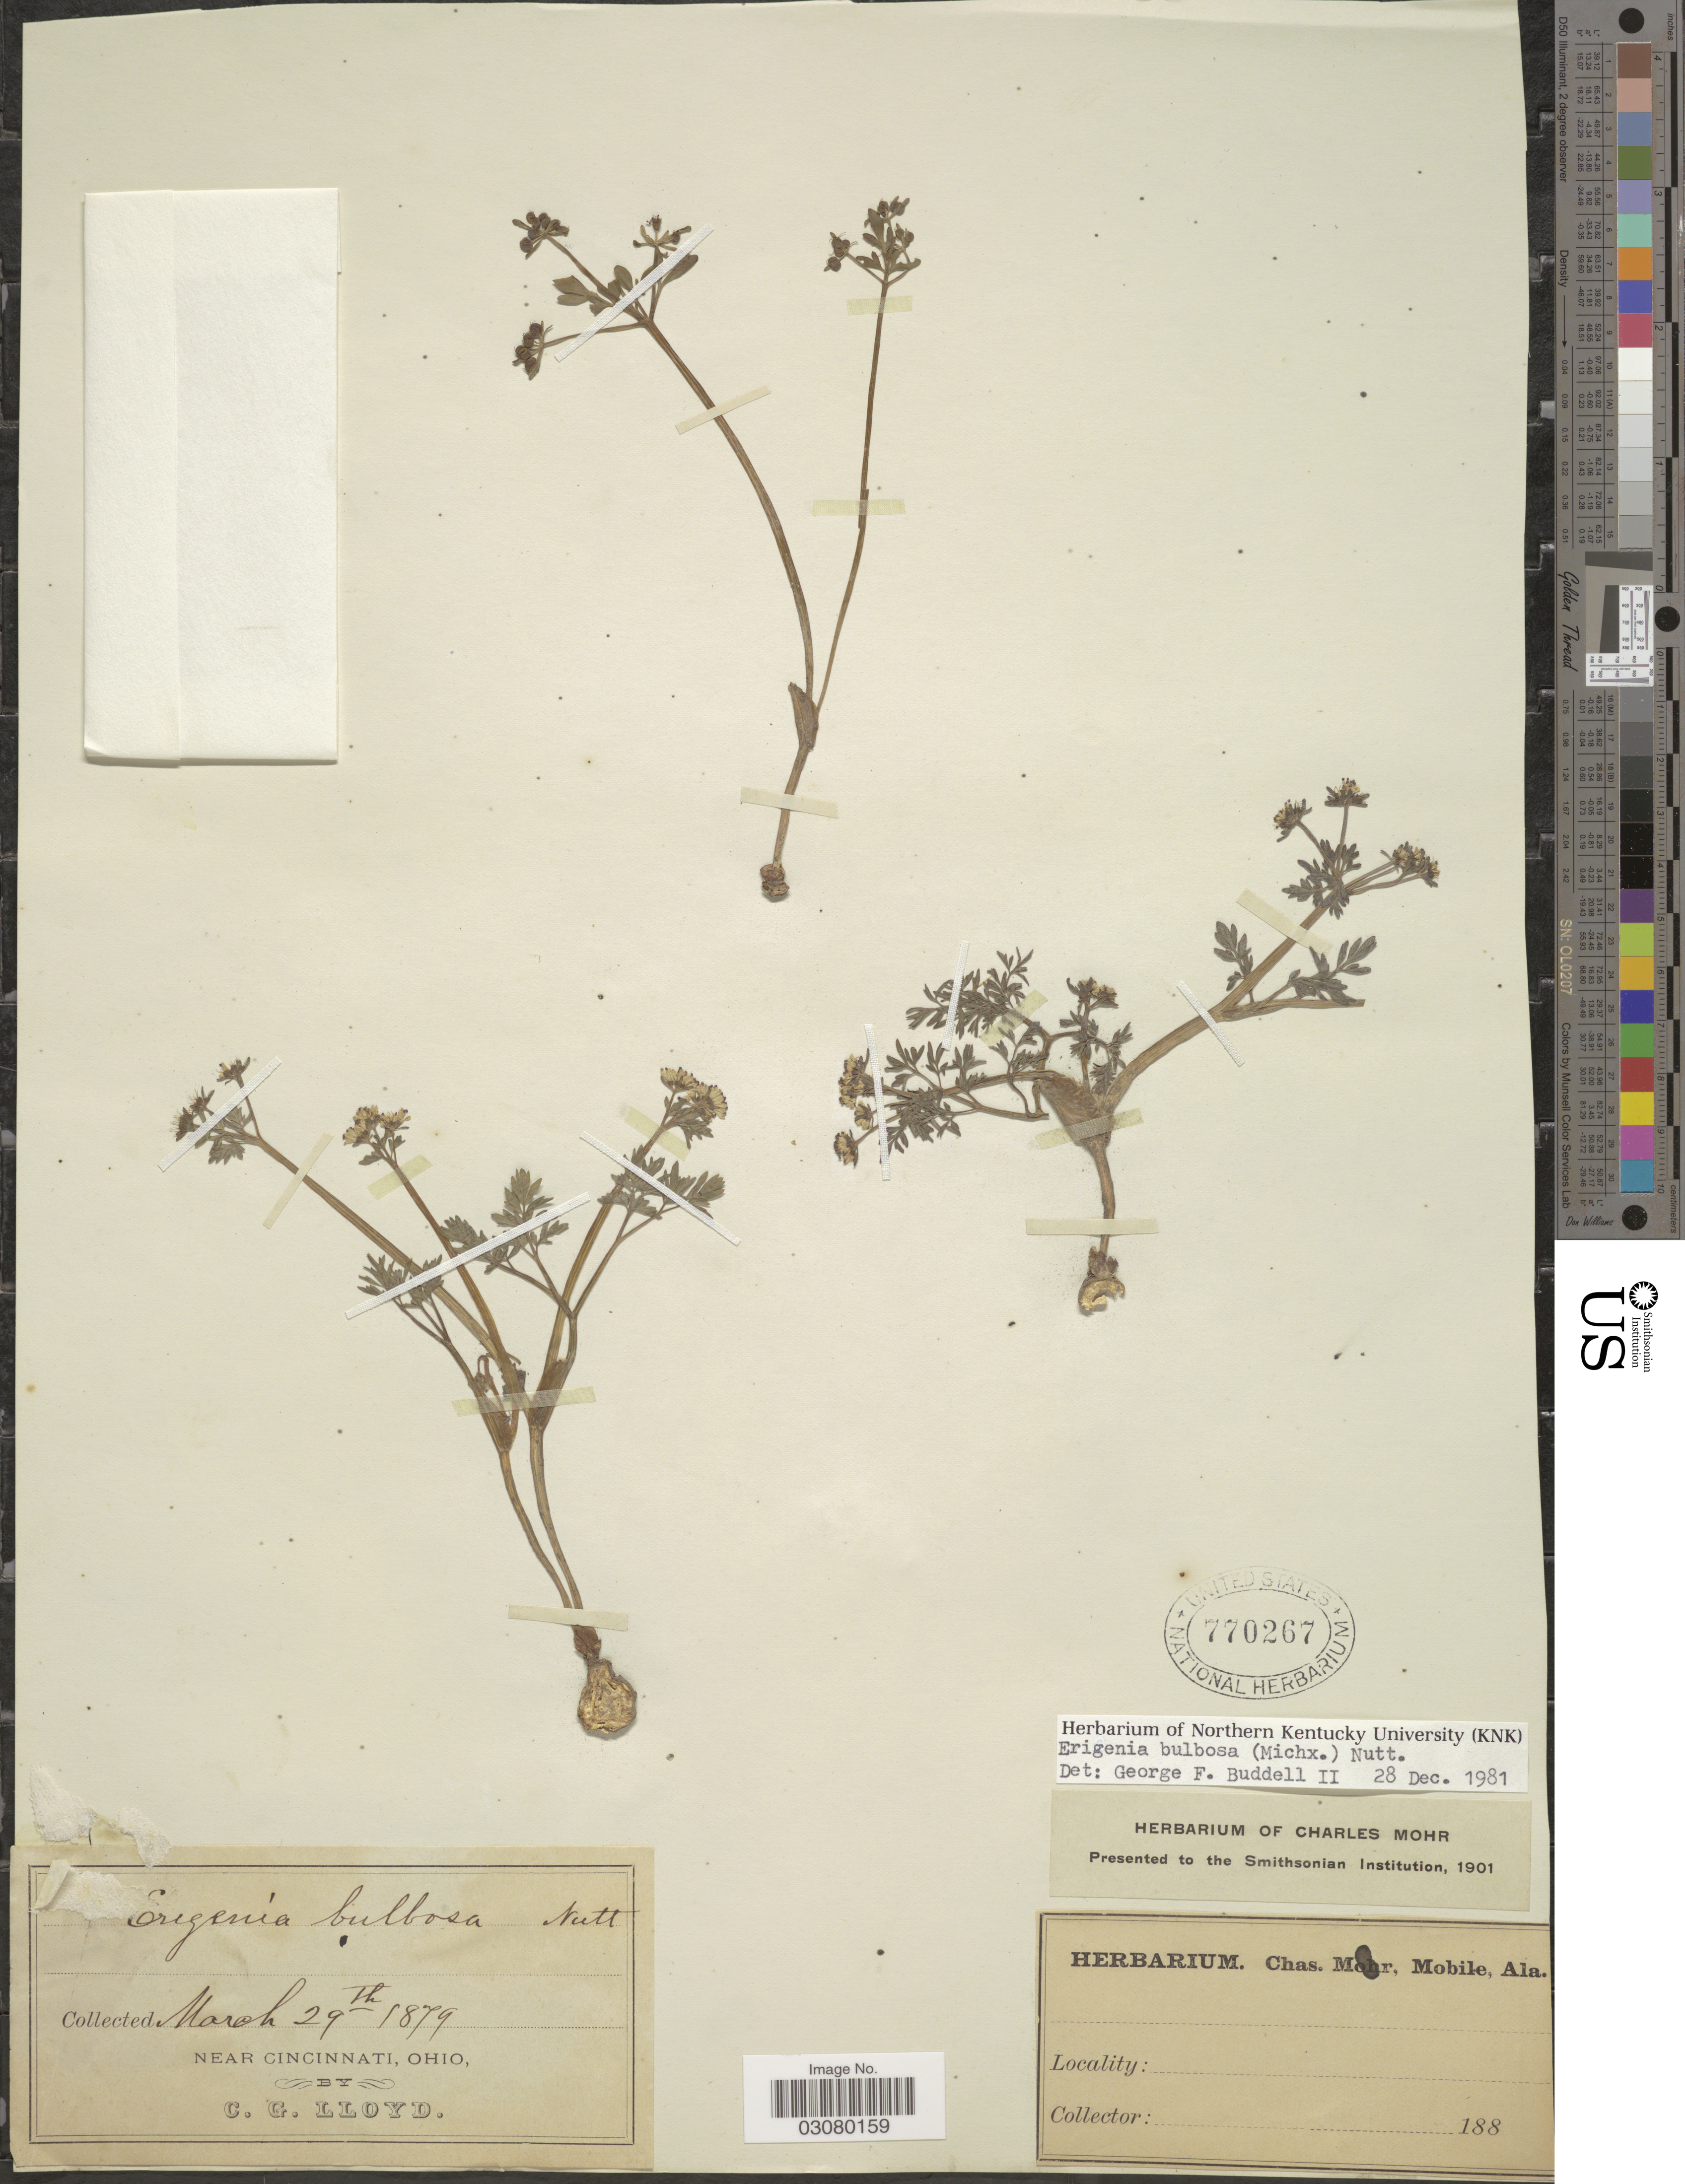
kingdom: Plantae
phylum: Tracheophyta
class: Magnoliopsida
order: Apiales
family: Apiaceae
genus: Erigenia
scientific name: Erigenia bulbosa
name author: (Michx.) Nutt.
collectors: C. G. Lloyd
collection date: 1879-01-29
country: United States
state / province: Ohio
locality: Near Cincinnati.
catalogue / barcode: US 770267